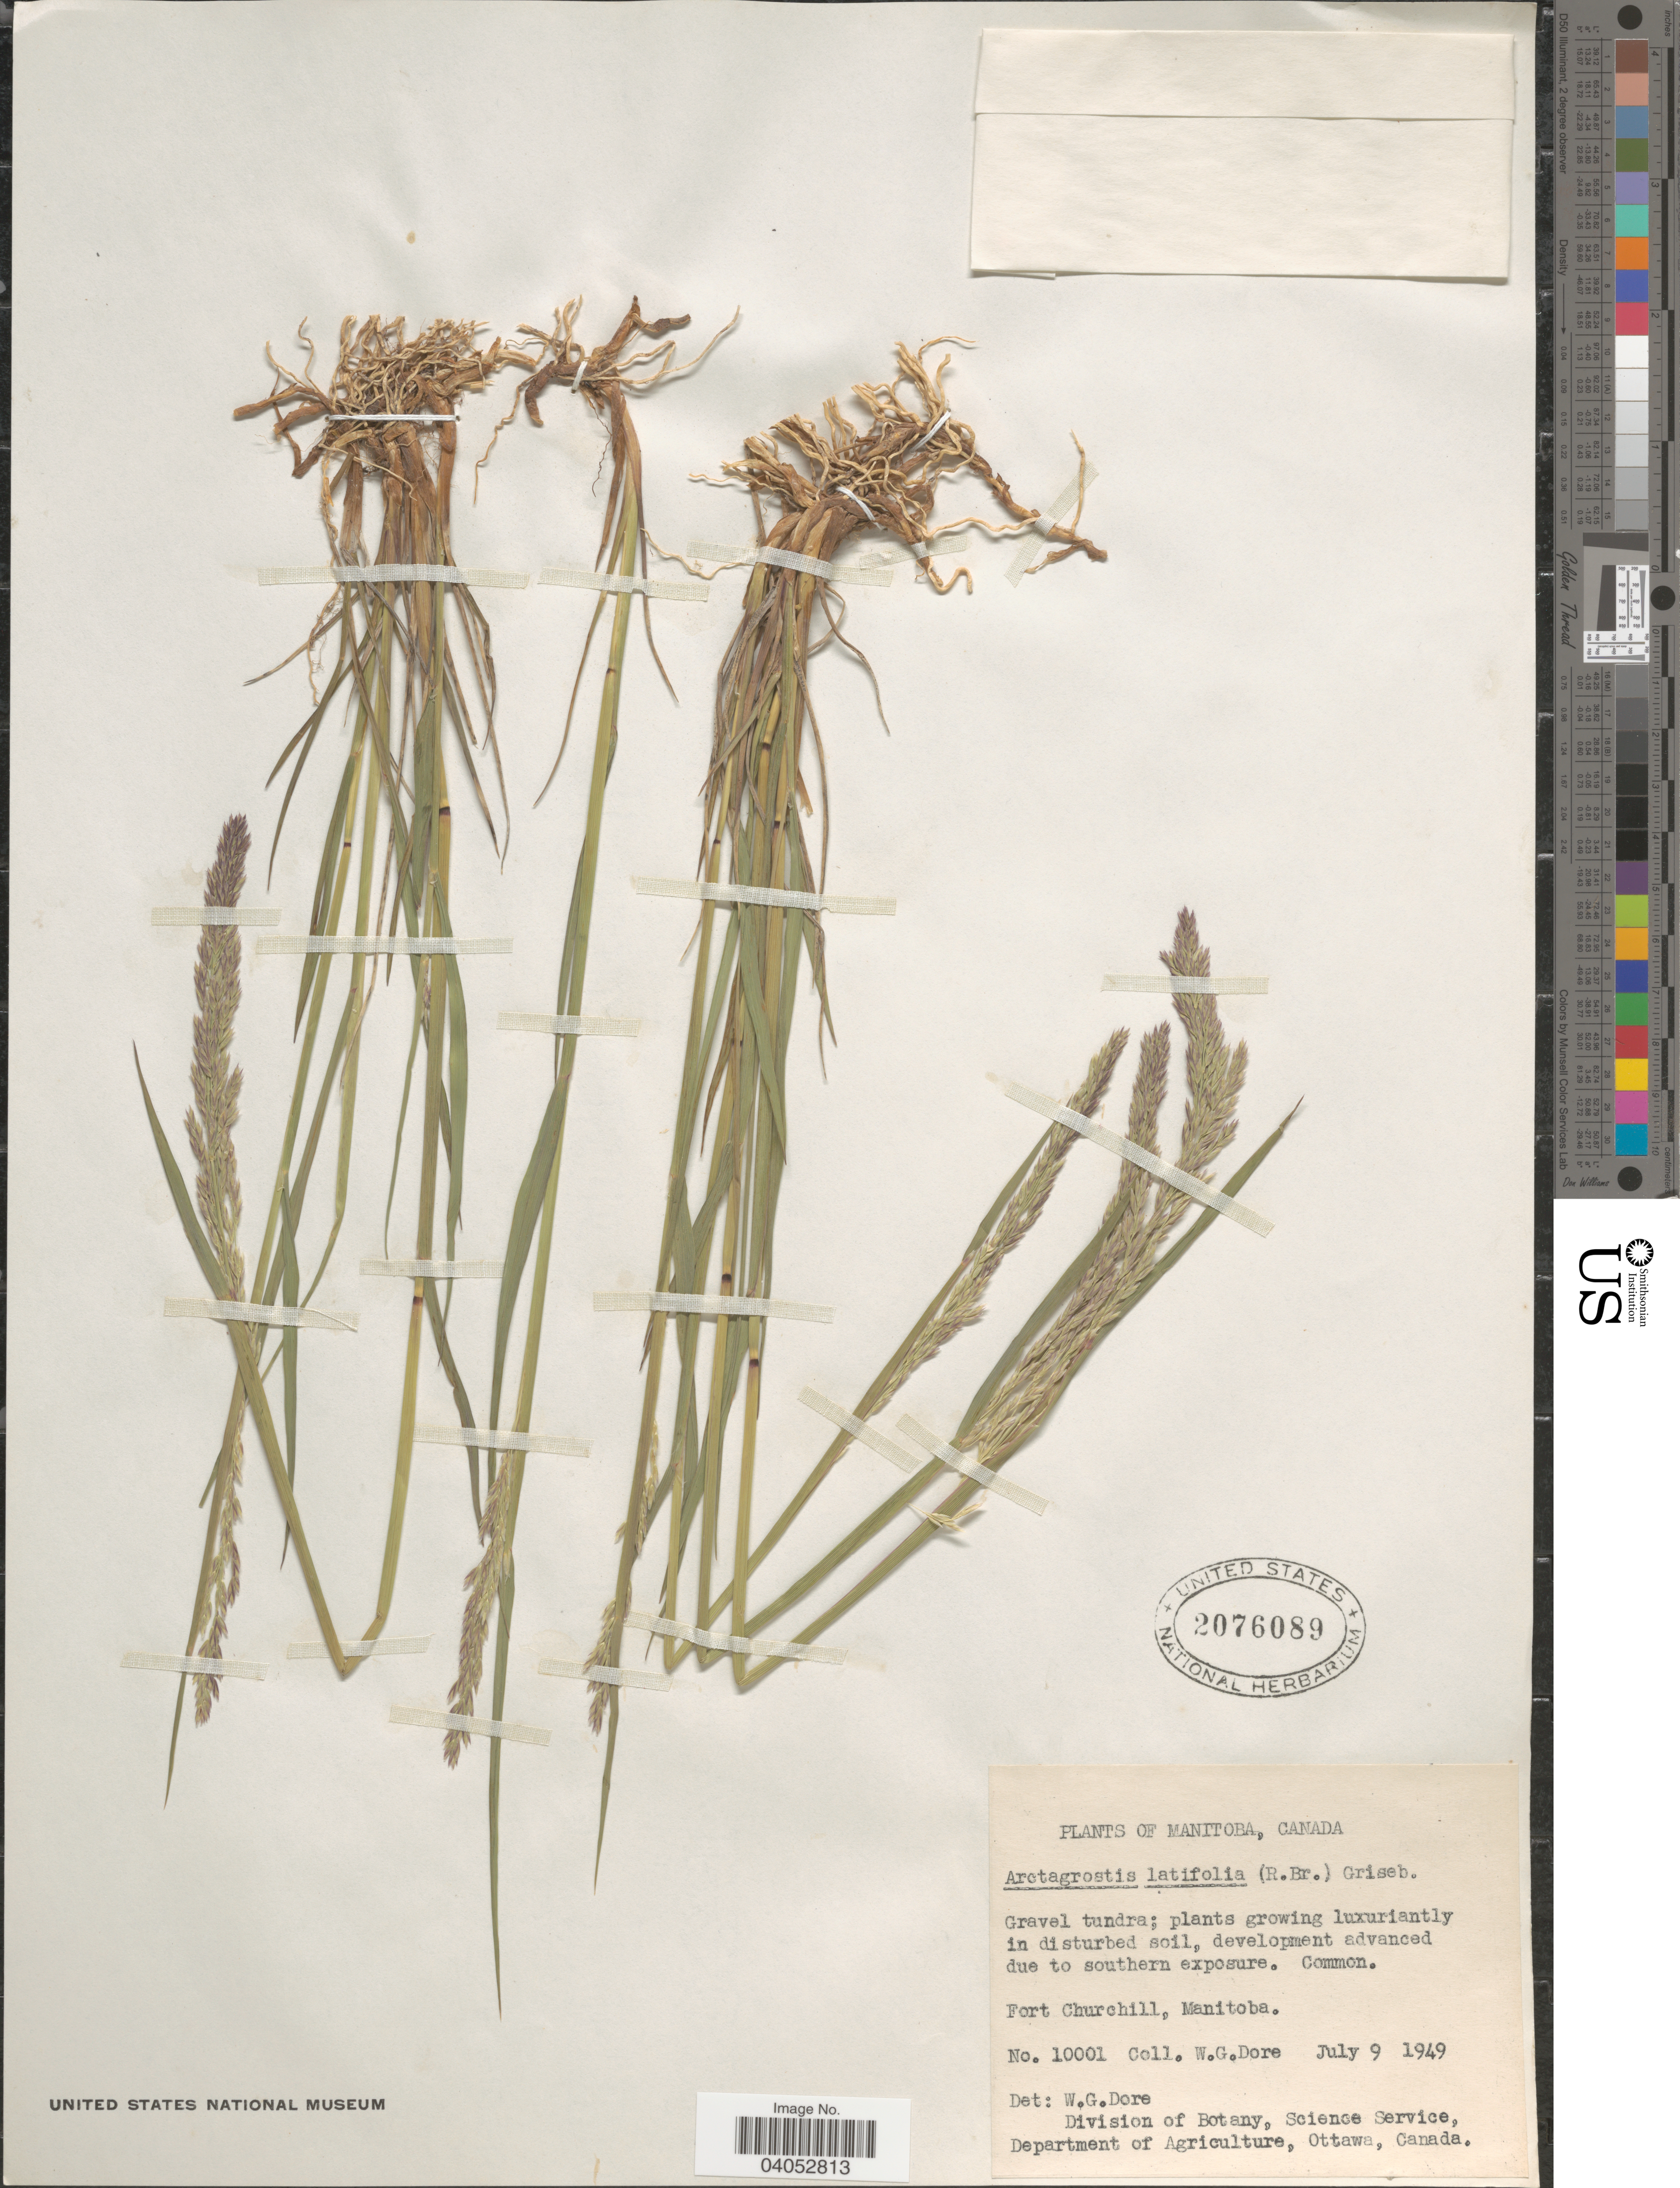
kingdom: Plantae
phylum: Tracheophyta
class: Liliopsida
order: Poales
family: Poaceae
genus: Arctagrostis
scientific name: Arctagrostis latifolia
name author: (R. Br.) Griseb.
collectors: W. Dore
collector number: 10001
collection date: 1949-07-09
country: Canada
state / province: Manitoba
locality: Southern exposure. Fort Churchill.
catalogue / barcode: US 2076089